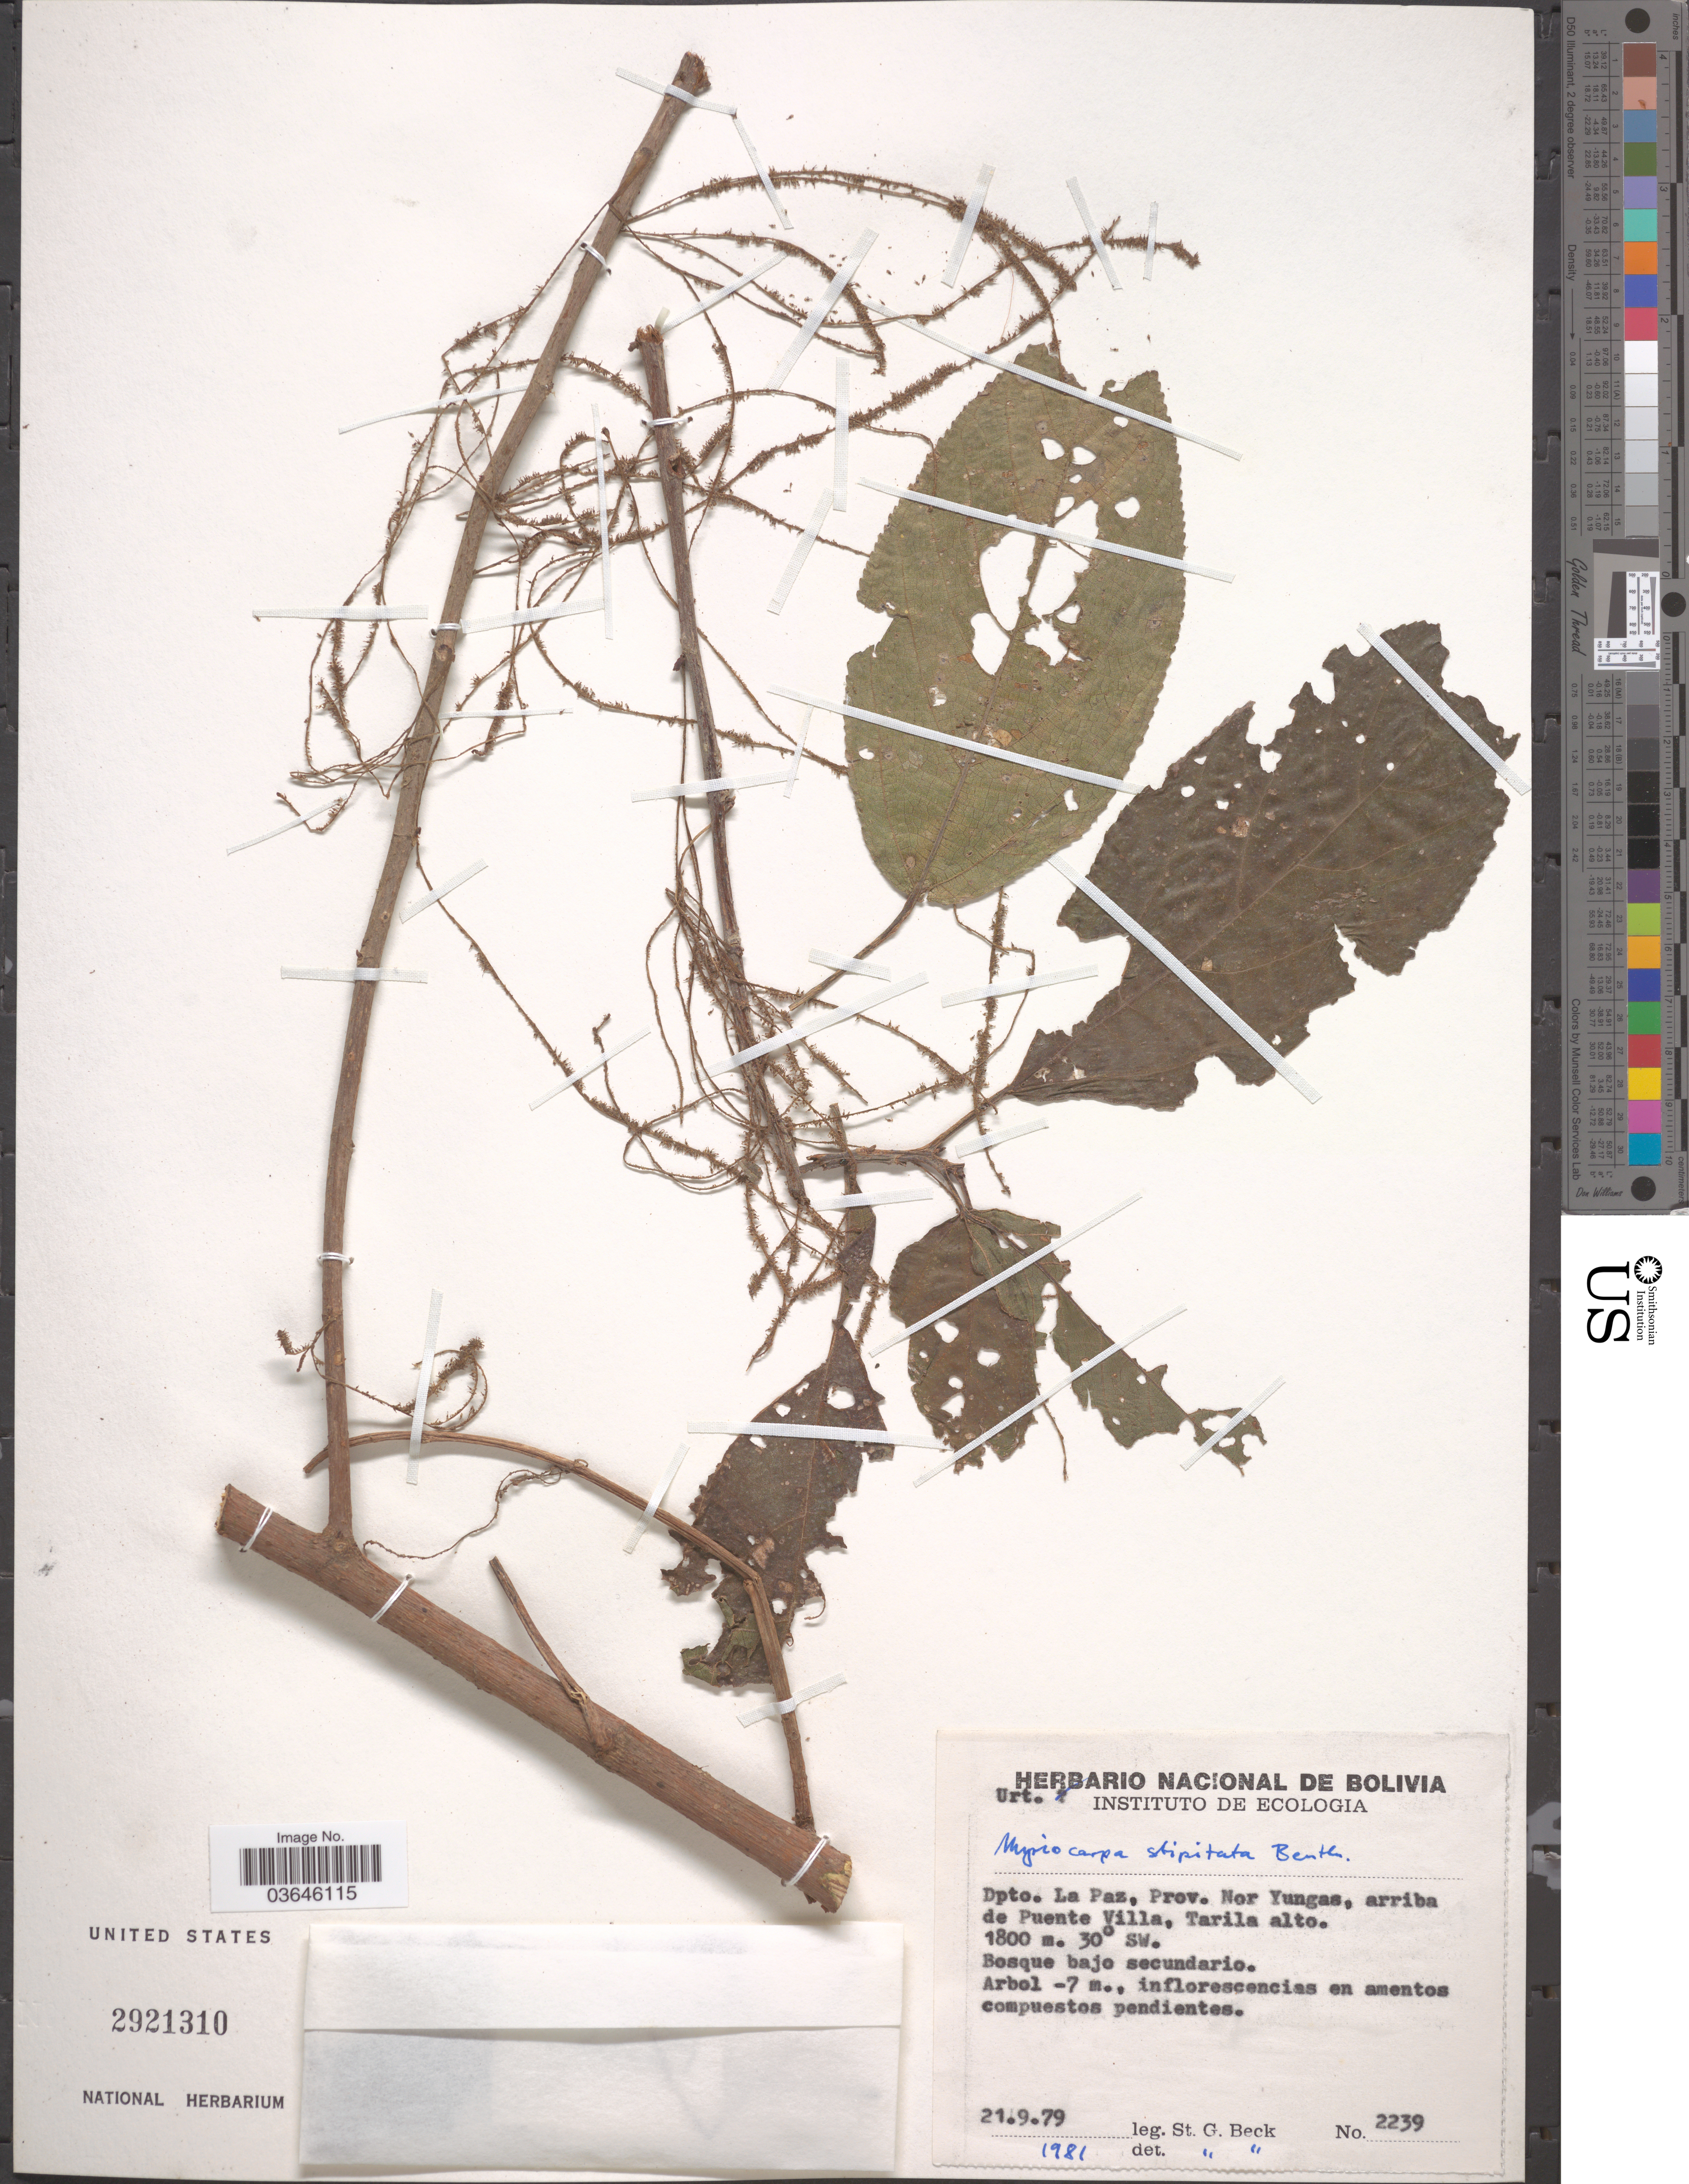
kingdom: Plantae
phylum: Tracheophyta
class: Magnoliopsida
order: Rosales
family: Urticaceae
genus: Myriocarpa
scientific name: Myriocarpa stipitata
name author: Benth.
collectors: S. G. Beck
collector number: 2239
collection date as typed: Transcribed d/m/y: 21/9/79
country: Bolivia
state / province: La Paz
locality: Dpto. La Paz, Prov. Nor Yungas, arriba de Puente Villa, Tarila.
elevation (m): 1800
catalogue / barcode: US 2921310